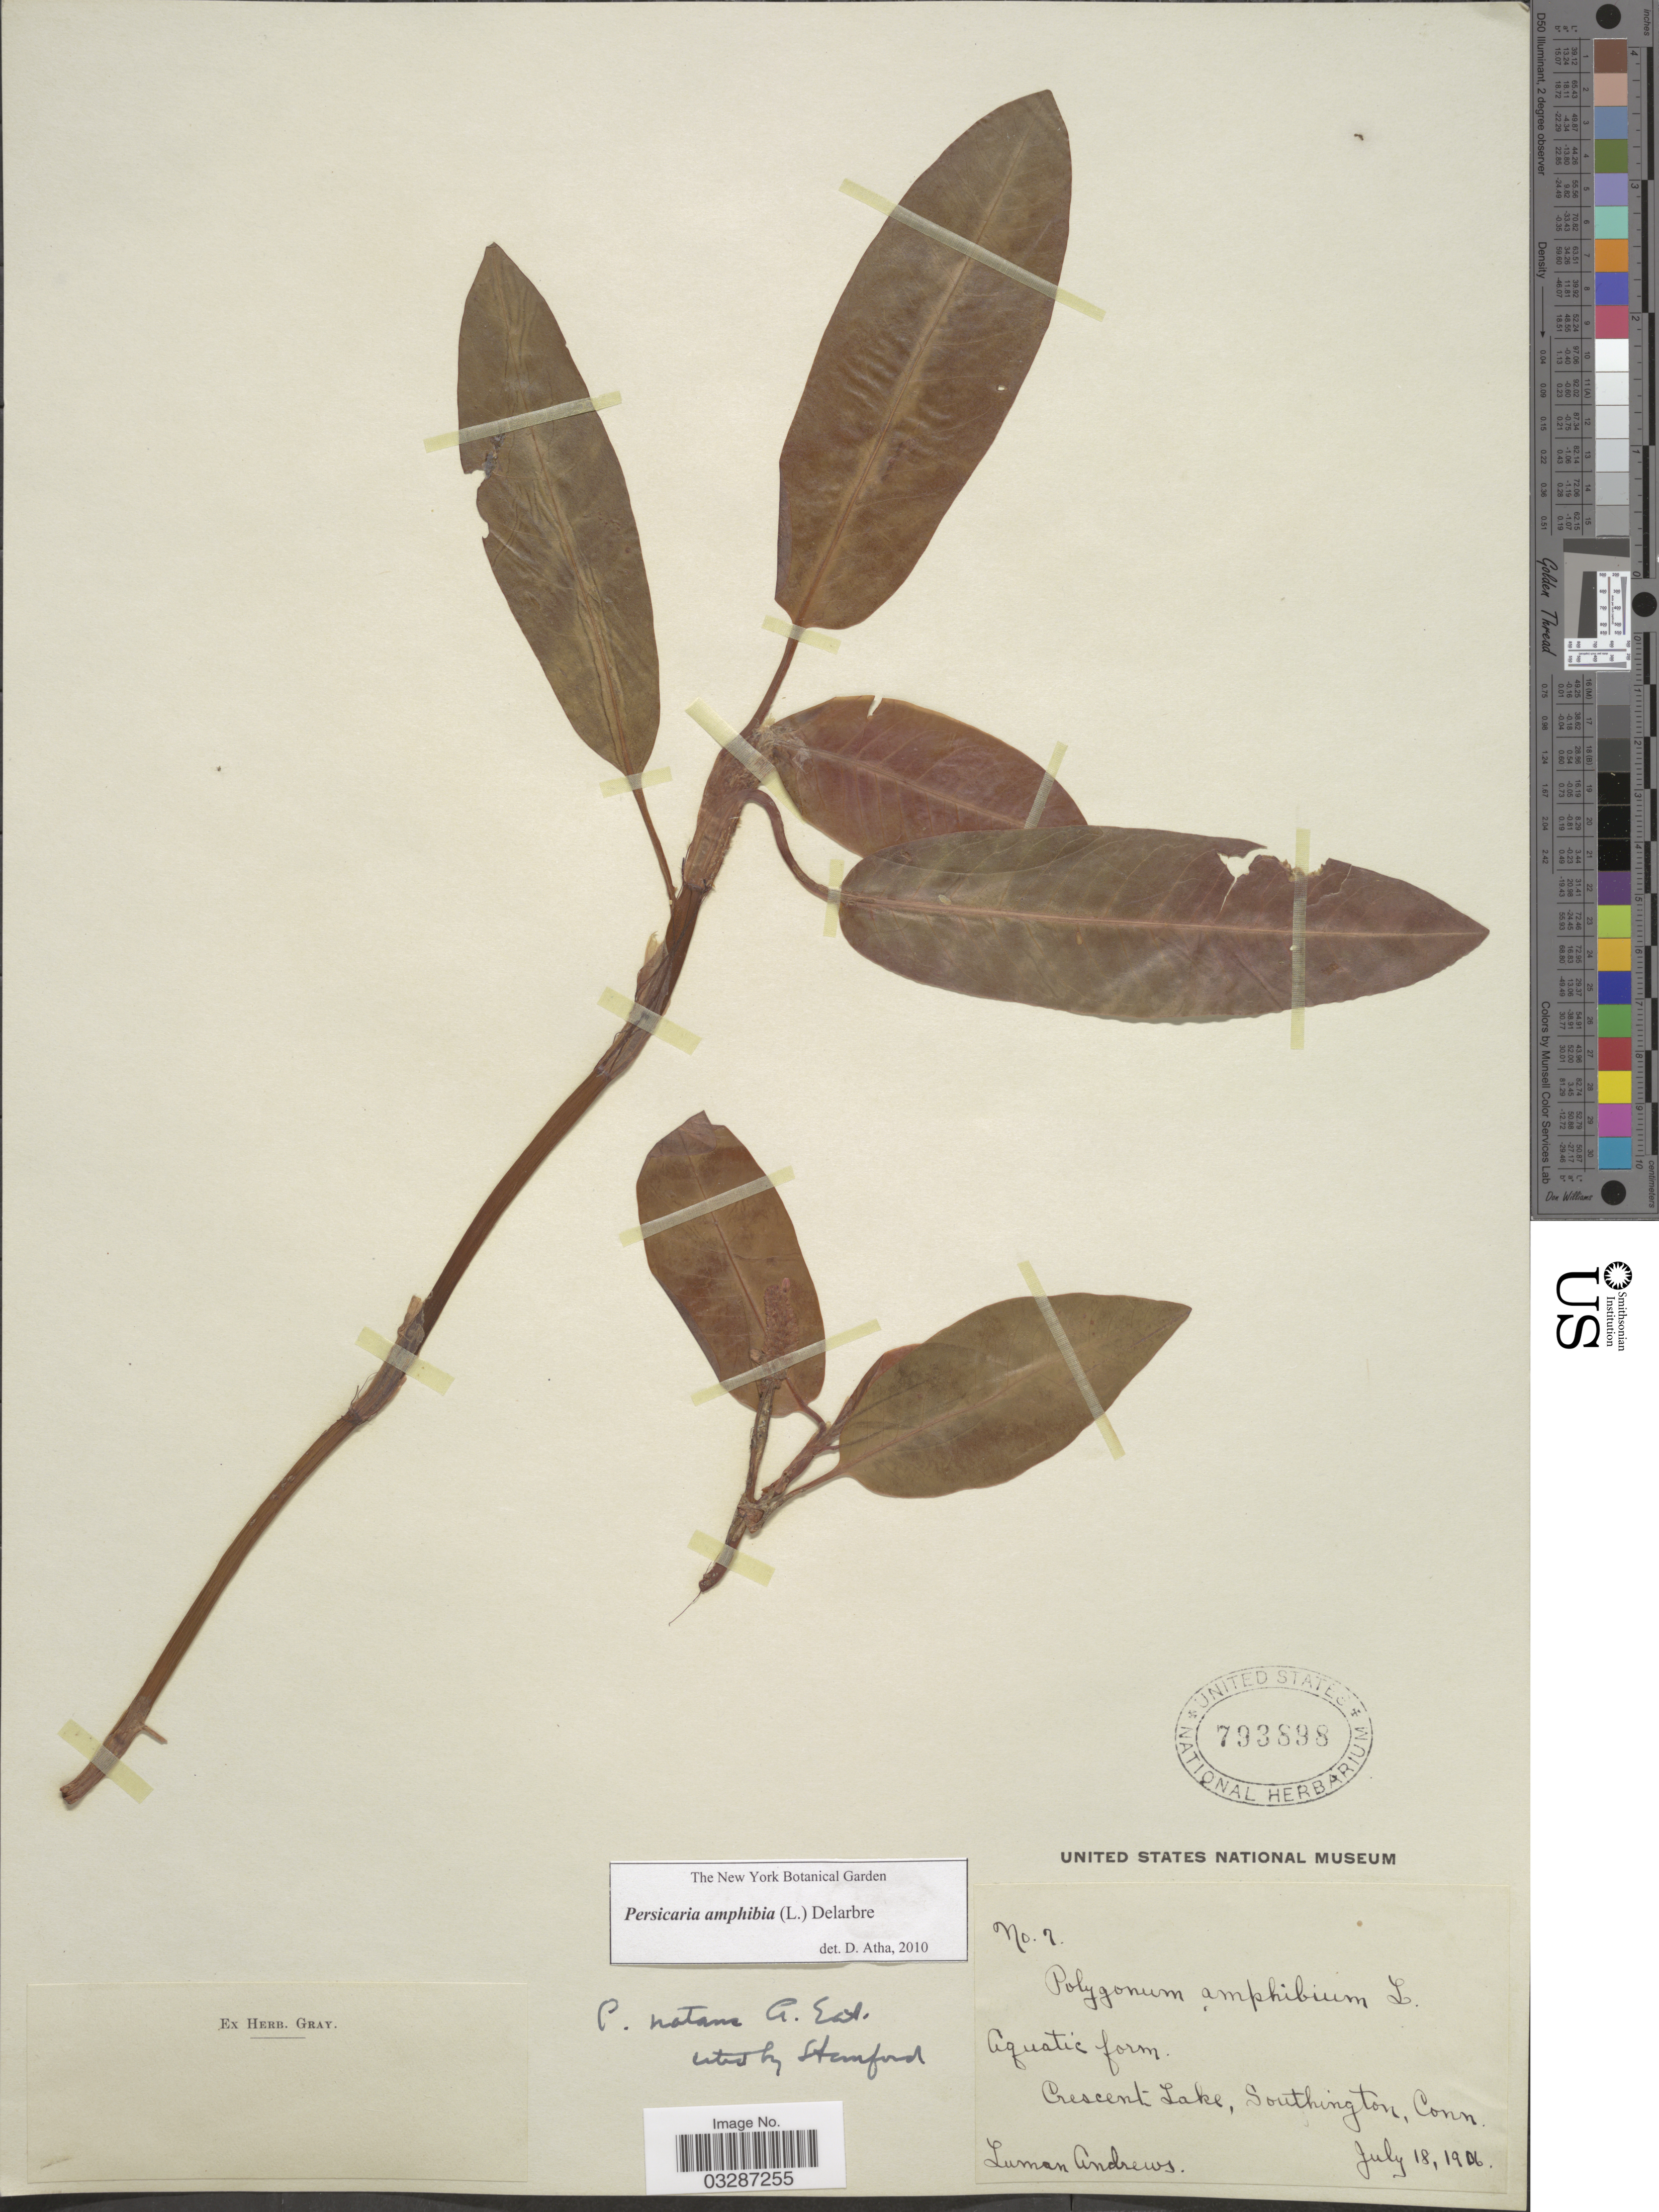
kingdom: Plantae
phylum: Tracheophyta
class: Magnoliopsida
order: Caryophyllales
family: Polygonaceae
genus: Persicaria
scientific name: Persicaria amphibia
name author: (L.) Delarbre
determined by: Atha, D. E.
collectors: L. Andrews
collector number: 7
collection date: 1906-07-18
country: United States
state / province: Connecticut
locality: Crescent Lake, Southington.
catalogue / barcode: US 793898